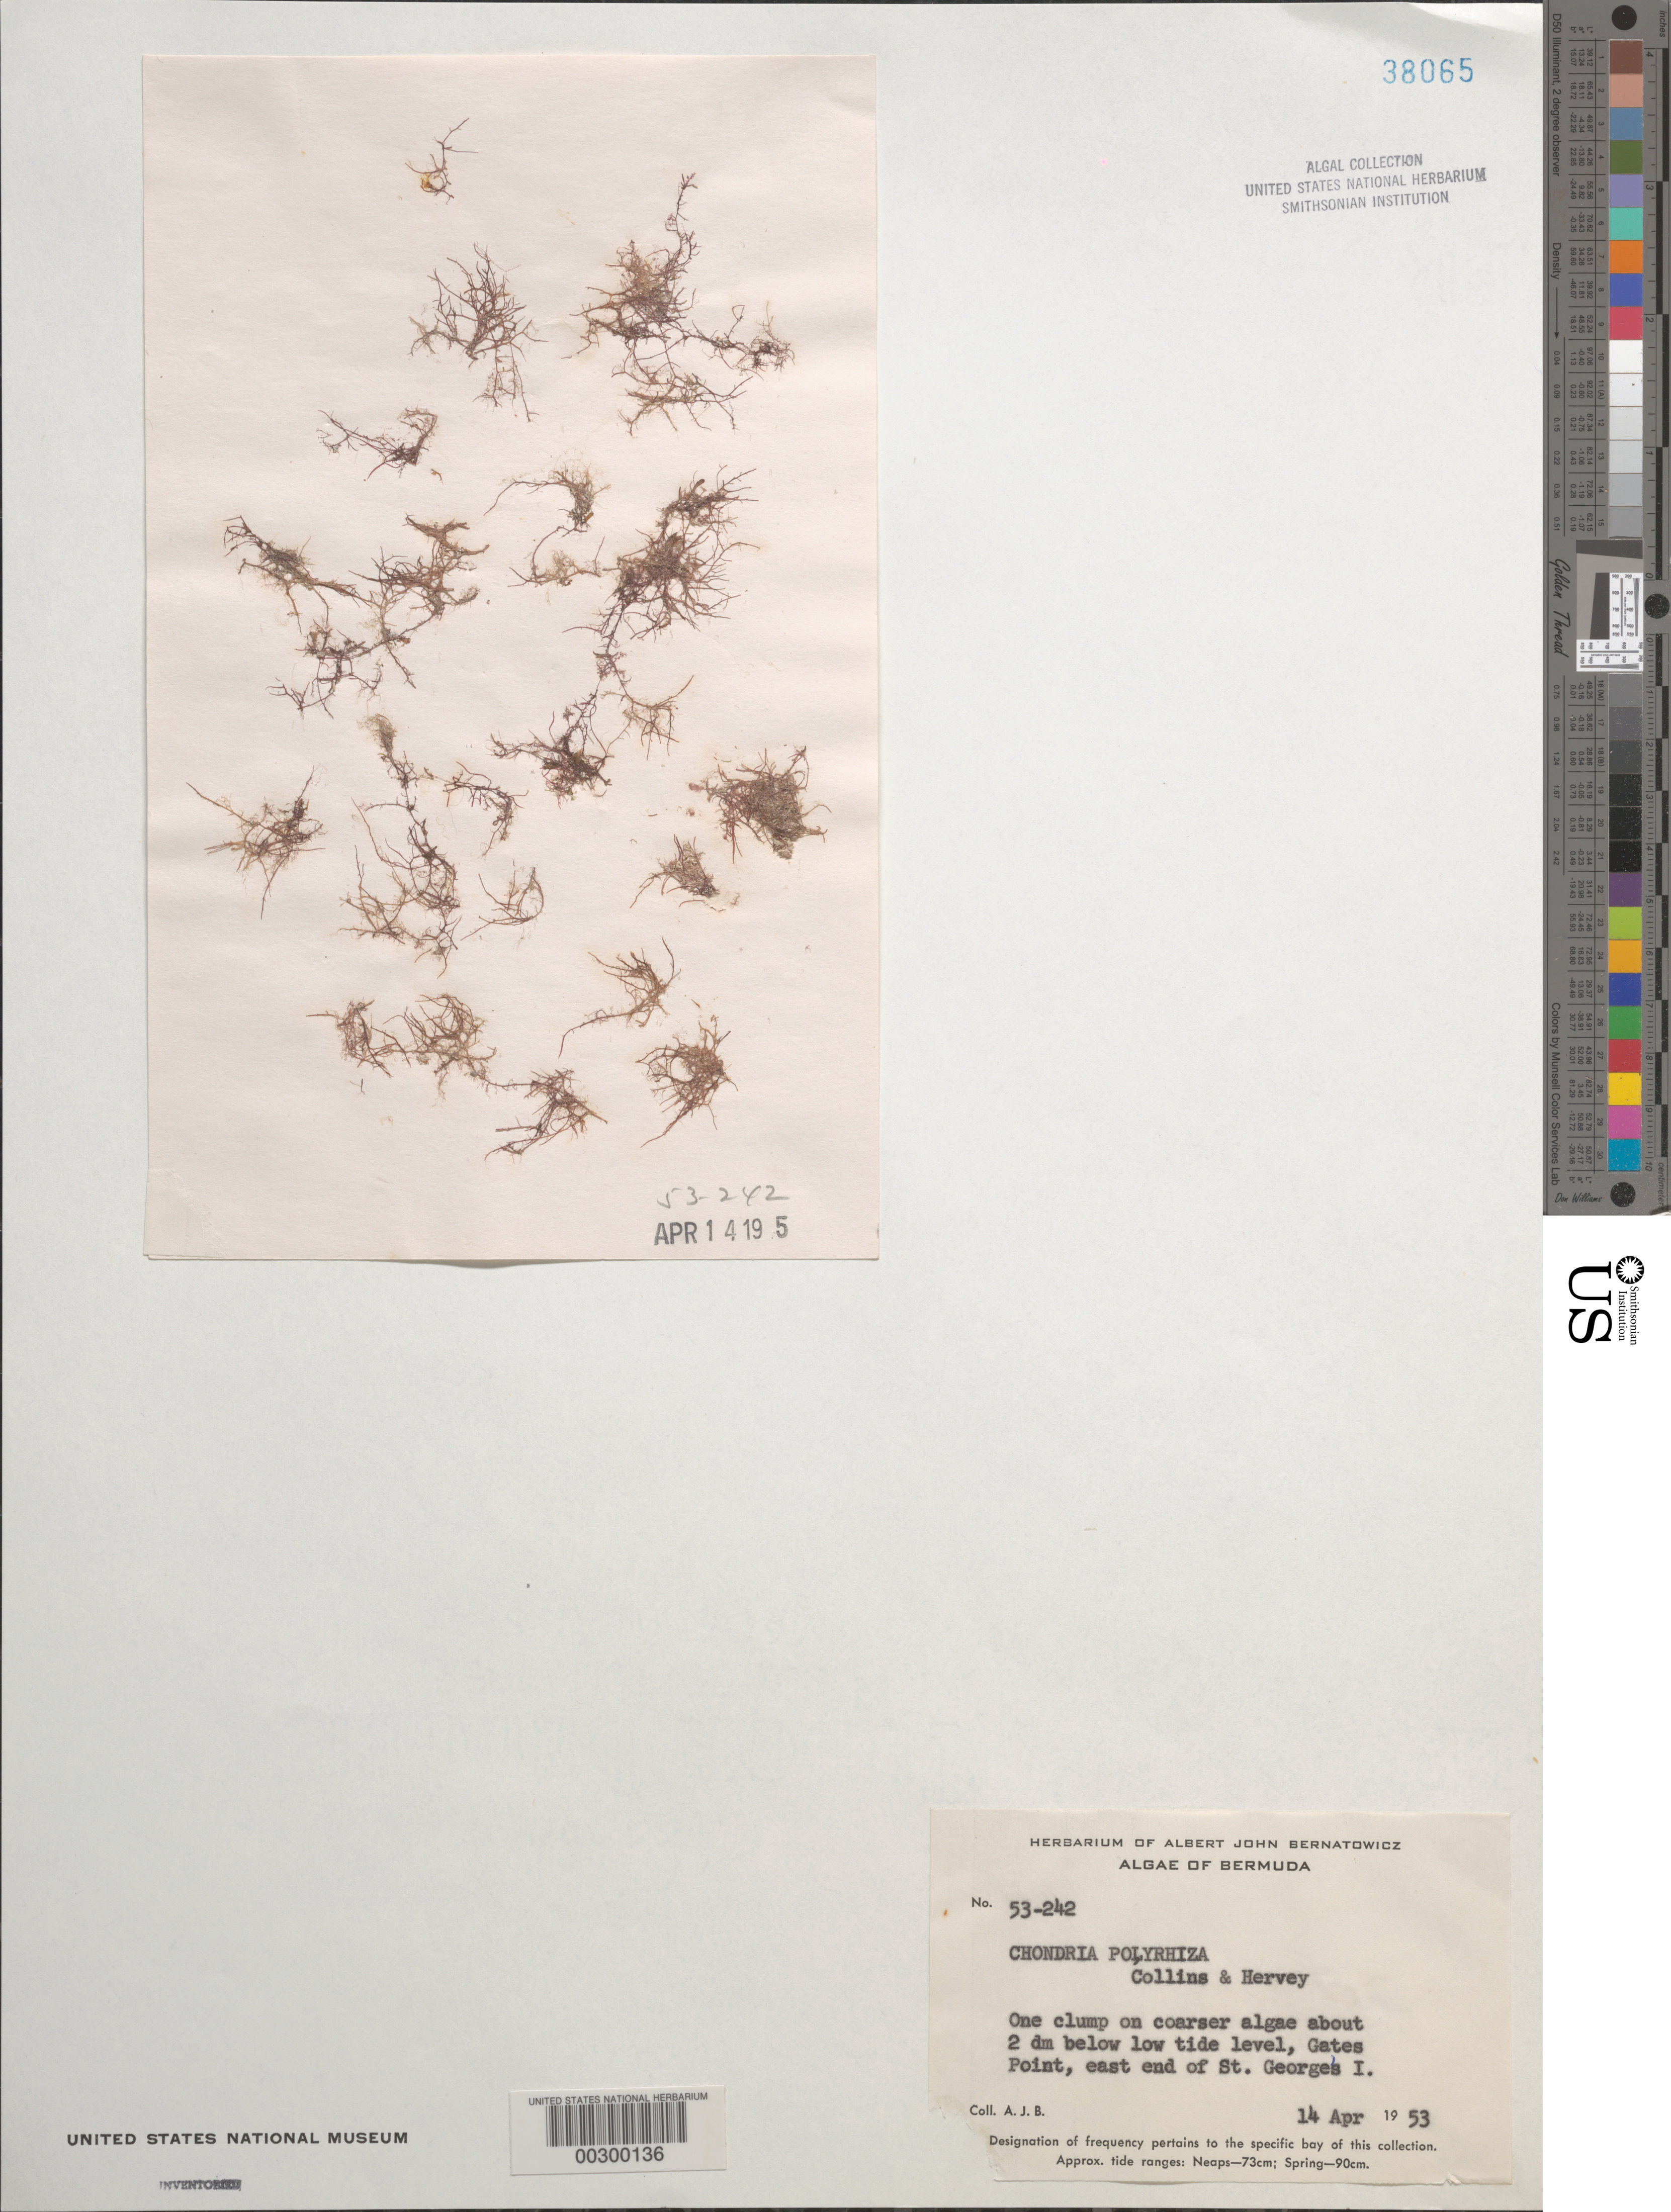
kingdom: Plantae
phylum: Rhodophyta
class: Florideophyceae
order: Ceramiales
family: Rhodomelaceae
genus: Chondria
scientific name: Chondria polyrhiza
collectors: A. Bernatowicz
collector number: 53-242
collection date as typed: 14 Apr 1953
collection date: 1953-04-14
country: Bermuda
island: St. George's Island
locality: Gates Point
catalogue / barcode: US 38065